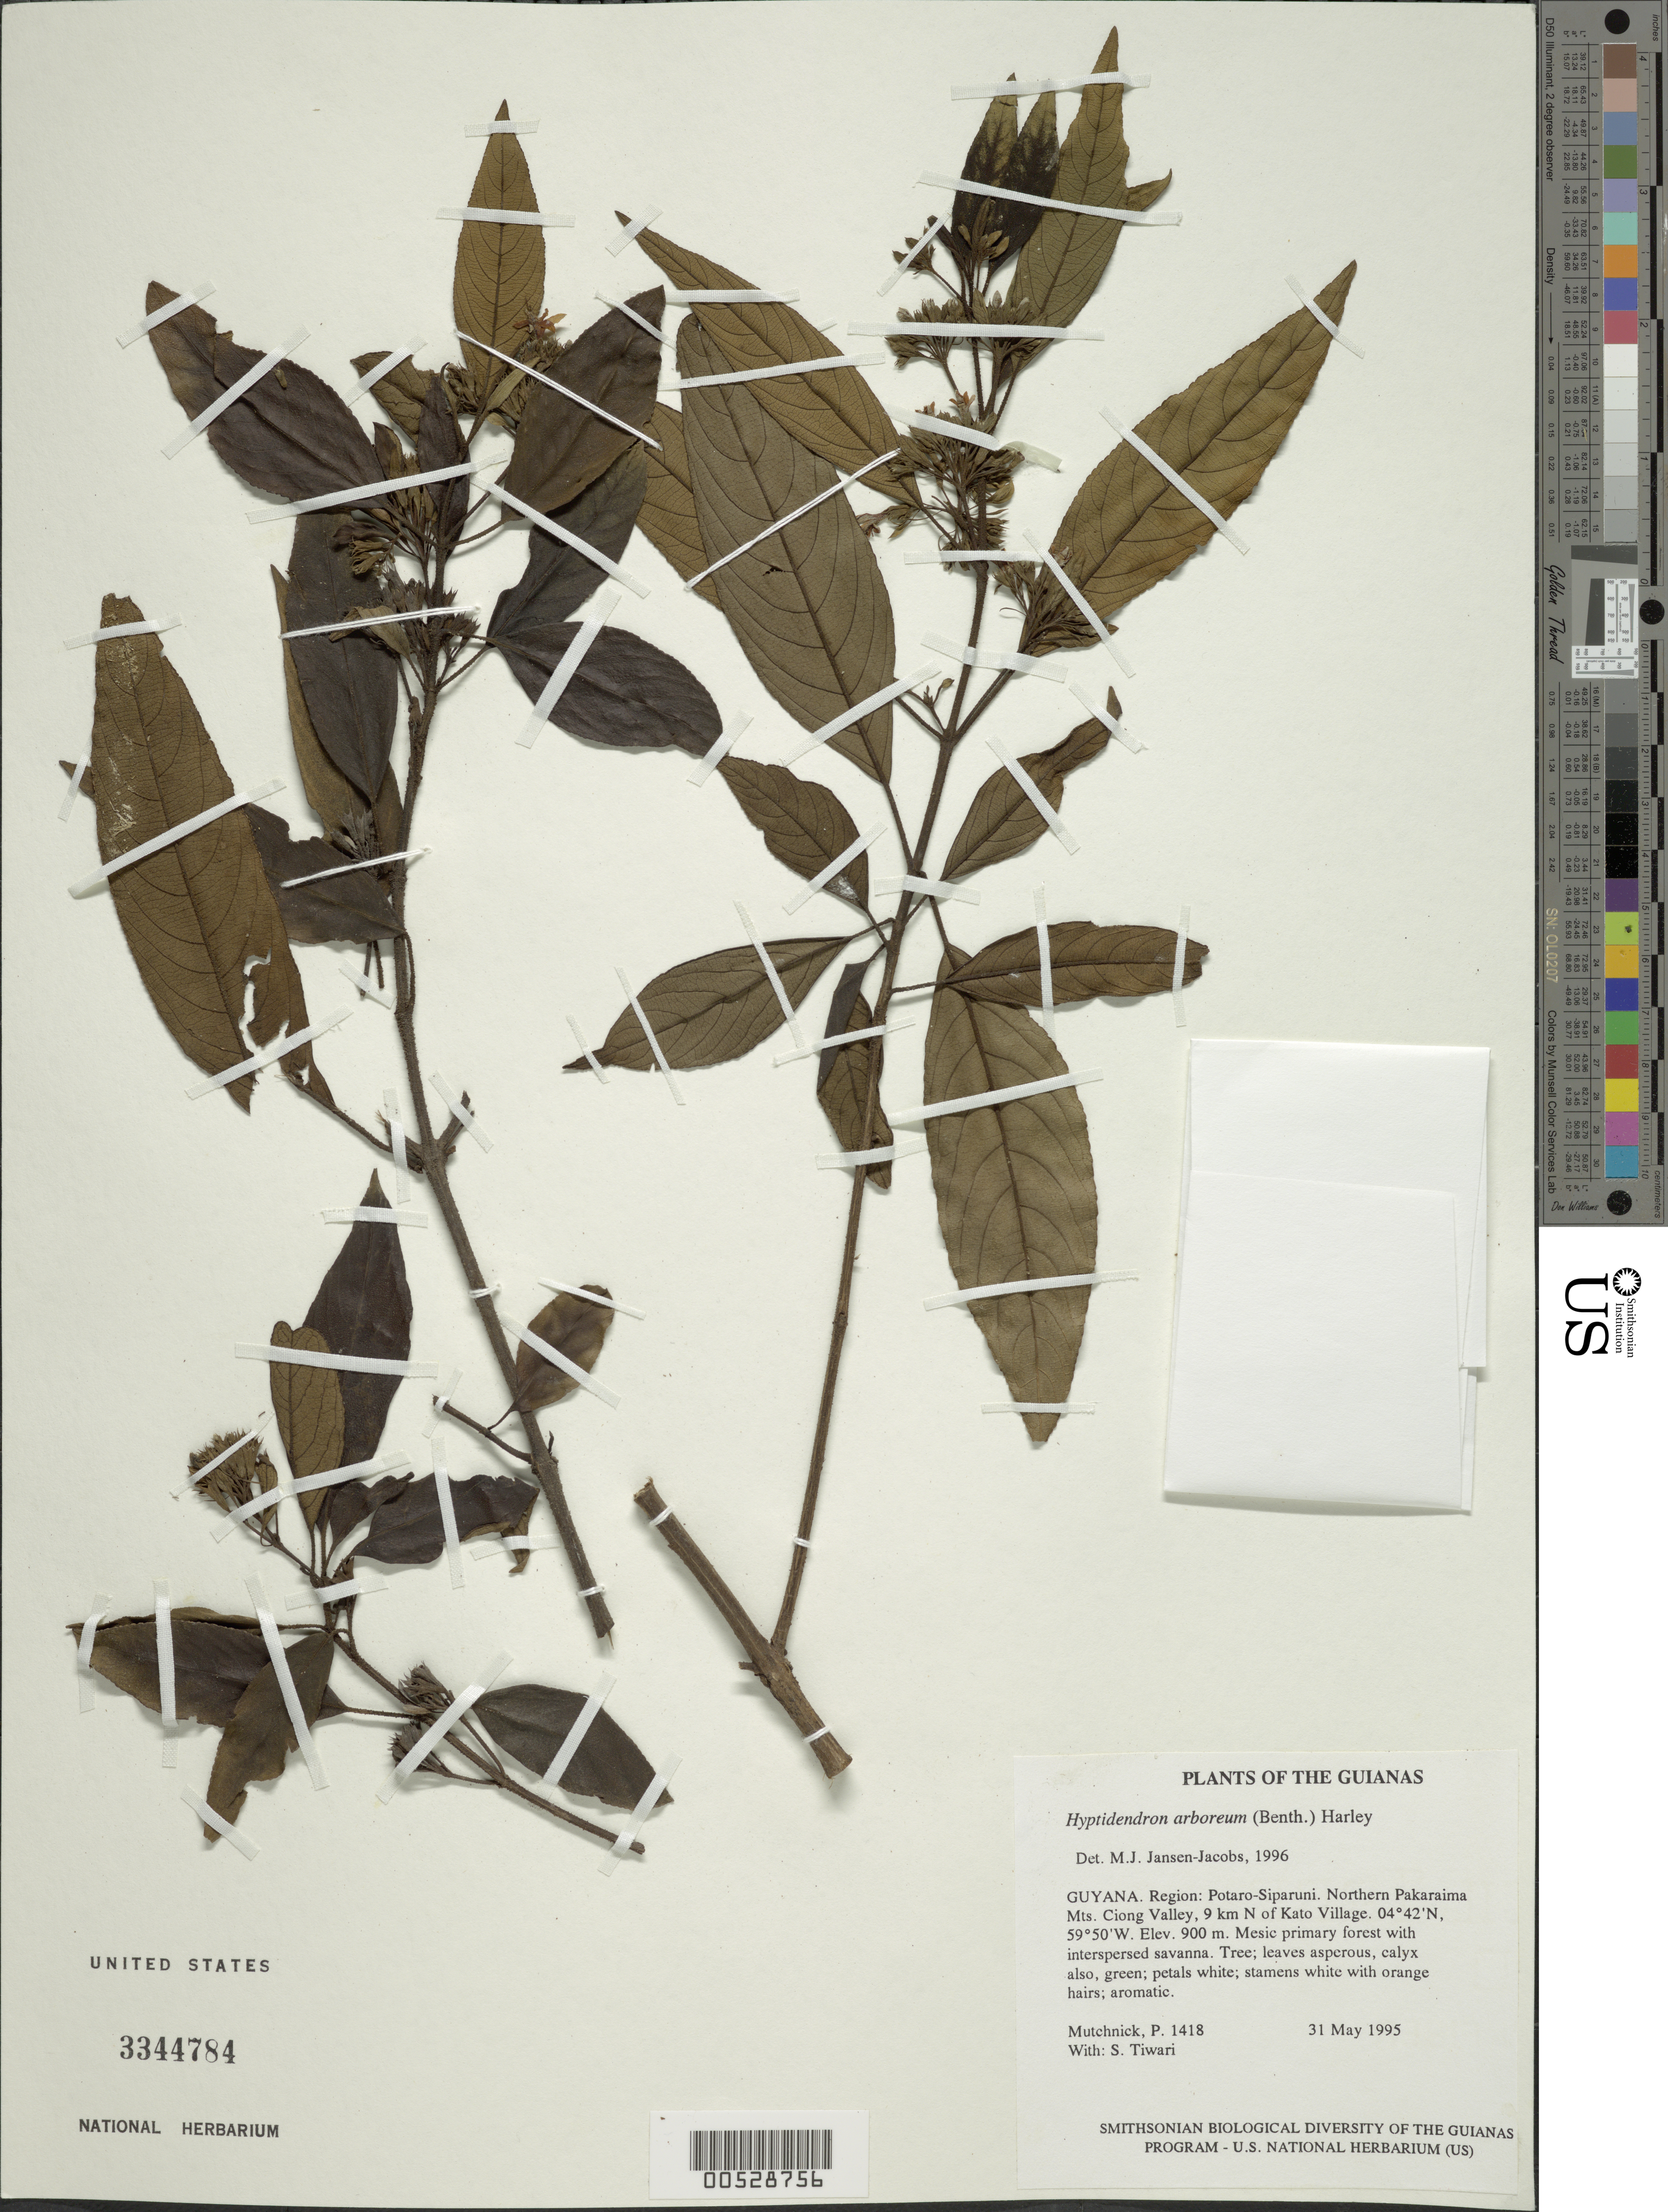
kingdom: Plantae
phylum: Tracheophyta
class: Magnoliopsida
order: Lamiales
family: Lamiaceae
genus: Hyptidendron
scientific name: Hyptidendron arboreum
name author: (Benth.) Harley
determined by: Jansen-Jacobs, M. J., (U), Nationaal Herbarium Nederland, Utrecht University branch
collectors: P. Mutchnick & S. Tiwari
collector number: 1418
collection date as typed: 31 May 1995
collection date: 1995-05-31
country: Guyana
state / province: Potaro-Siparuni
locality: Northern Pakaraima Mts. Ciong Valley, 9 km N of Kato Village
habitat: Mesic primary forest with interspersed savanna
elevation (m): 900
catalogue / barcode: US 3344784